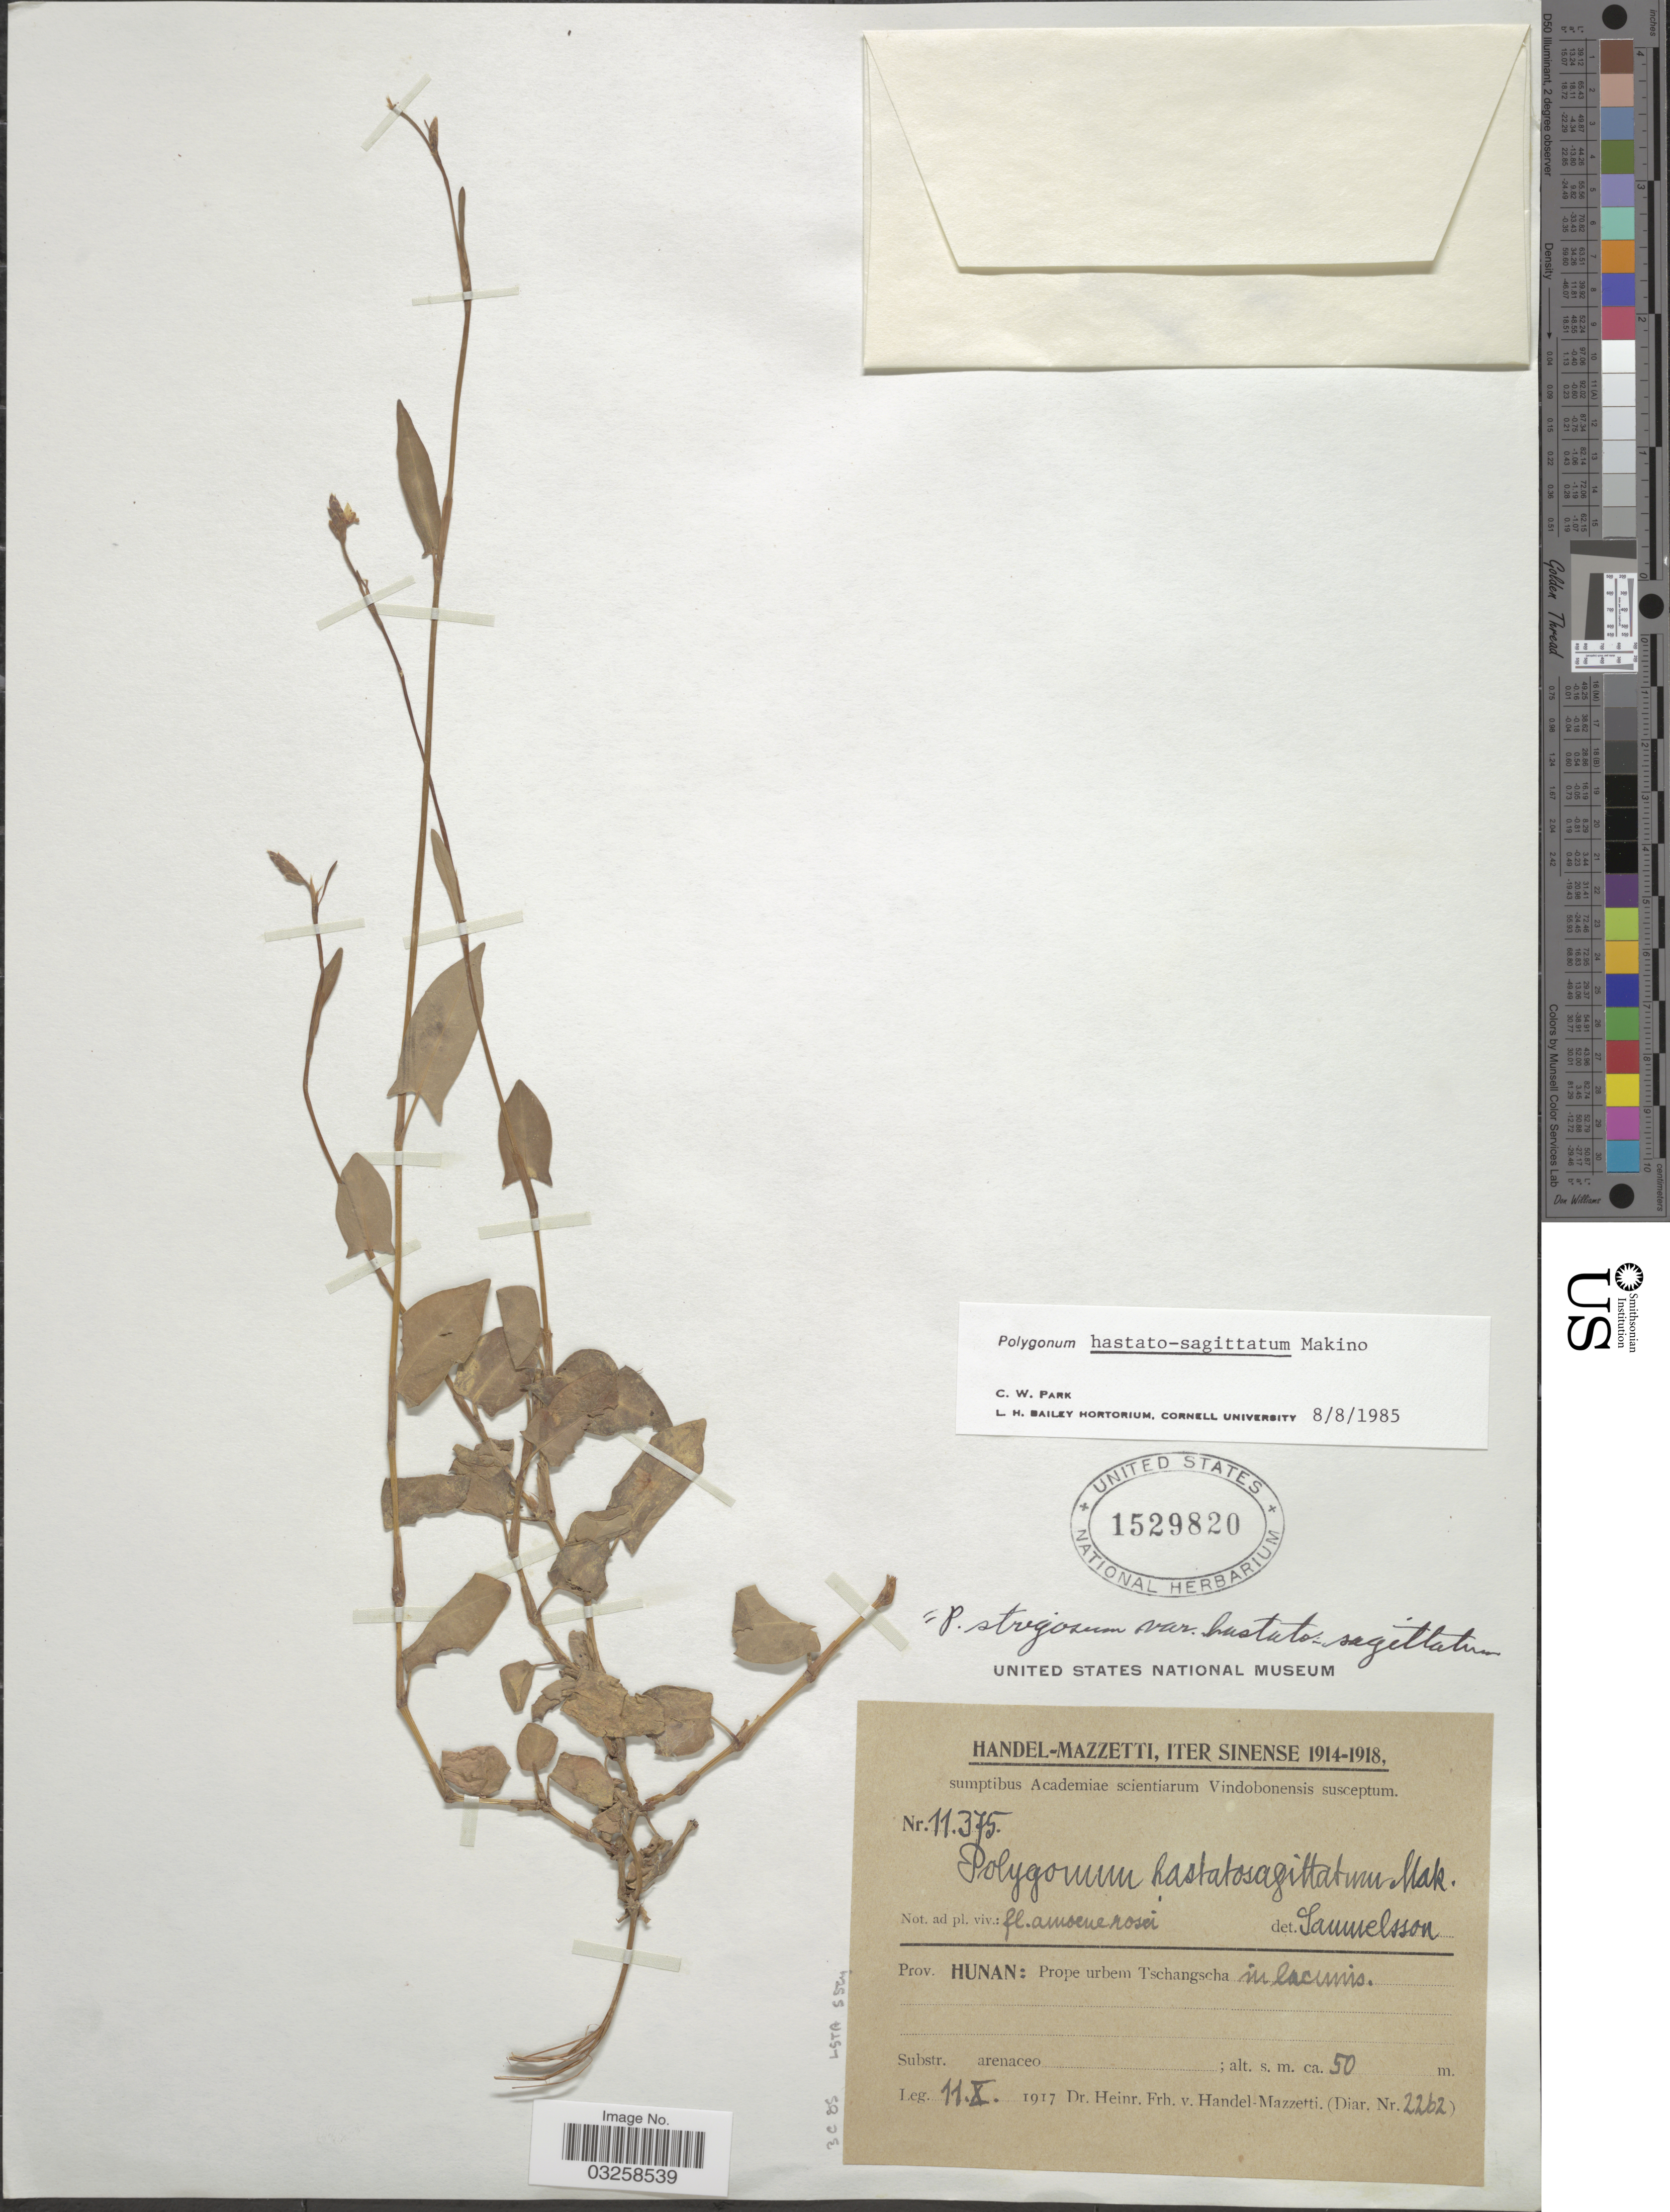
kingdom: Plantae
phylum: Tracheophyta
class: Magnoliopsida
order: Caryophyllales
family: Polygonaceae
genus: Polygonum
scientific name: Polygonum hastatosagittatum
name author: Makino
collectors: H. Handel-Mazzetti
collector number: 2262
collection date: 1917-10-11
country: China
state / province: Hunan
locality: Prov. Hunan: Prope urbem Tschangscha in lacunis.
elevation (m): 50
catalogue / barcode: US 1529820